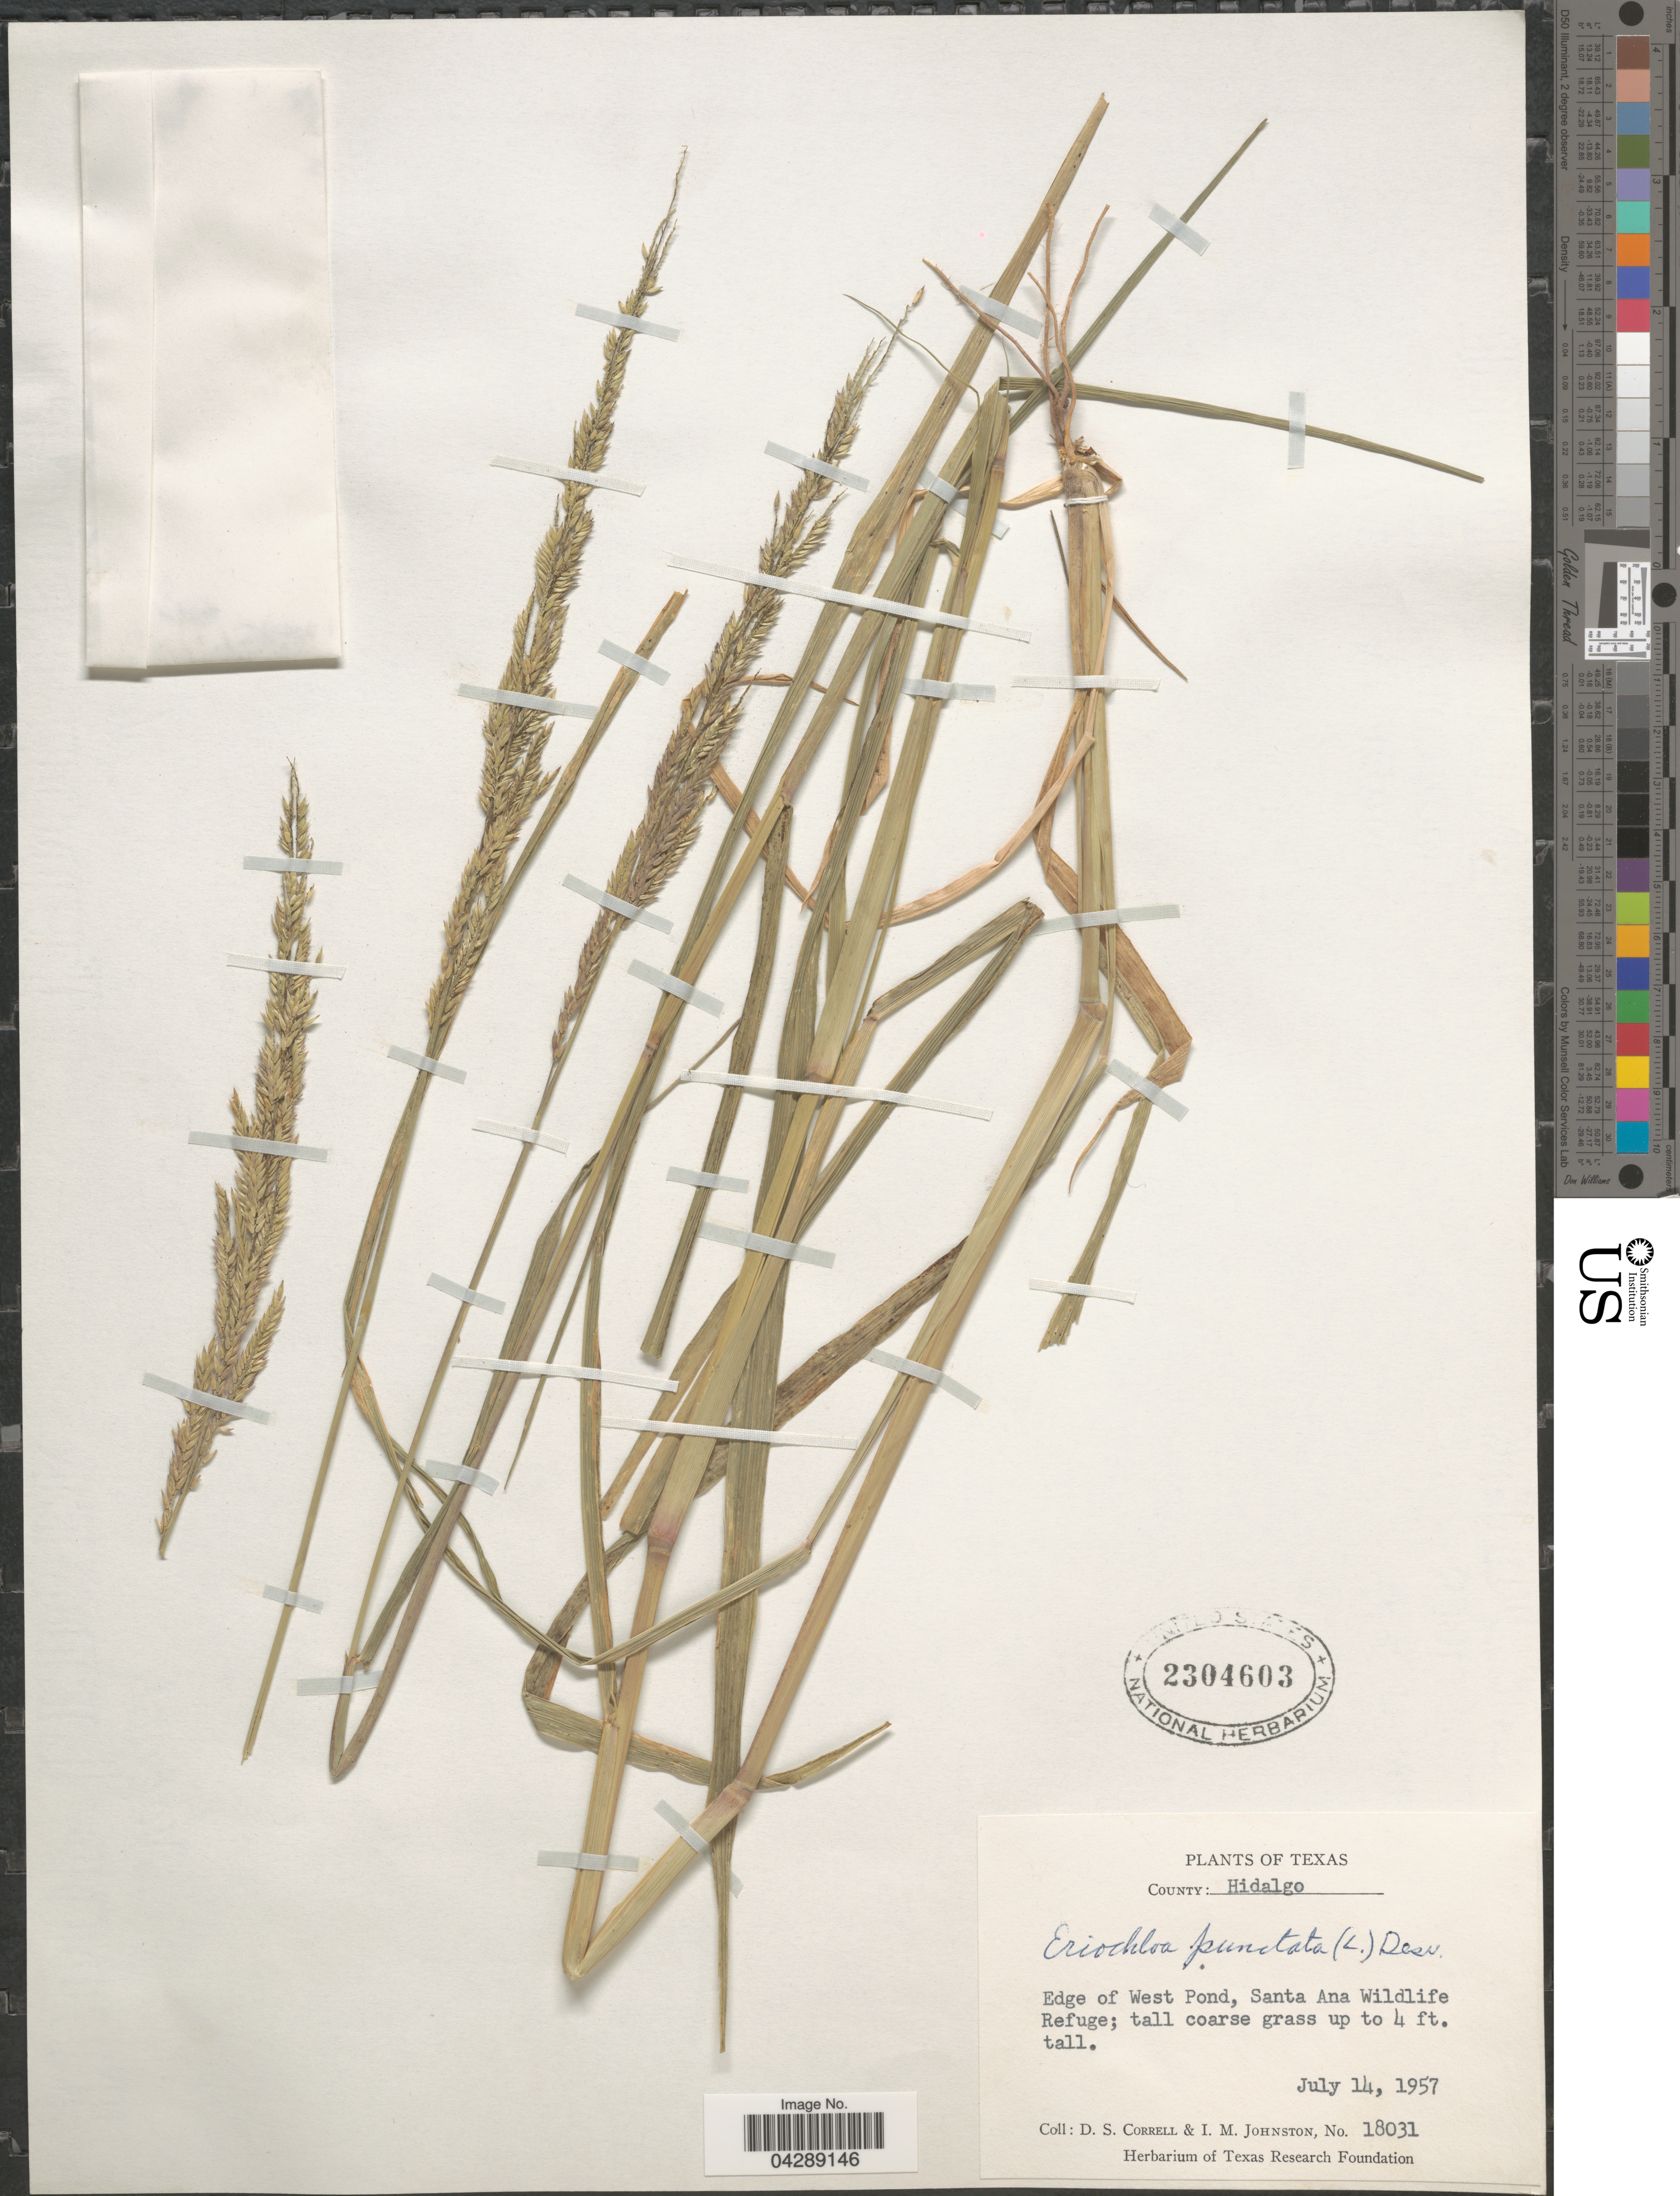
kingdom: Plantae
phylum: Tracheophyta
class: Liliopsida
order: Poales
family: Poaceae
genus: Eriochloa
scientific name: Eriochloa punctata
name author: (L.) Desv. ex Ham.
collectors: D. S. Correll & I.M. Johnston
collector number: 18031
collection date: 1957-07-14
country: United States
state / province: Texas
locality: County: Hidalgo. Edge of West Pond, Santa Ana Wildlife Refuge.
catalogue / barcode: US 2304603